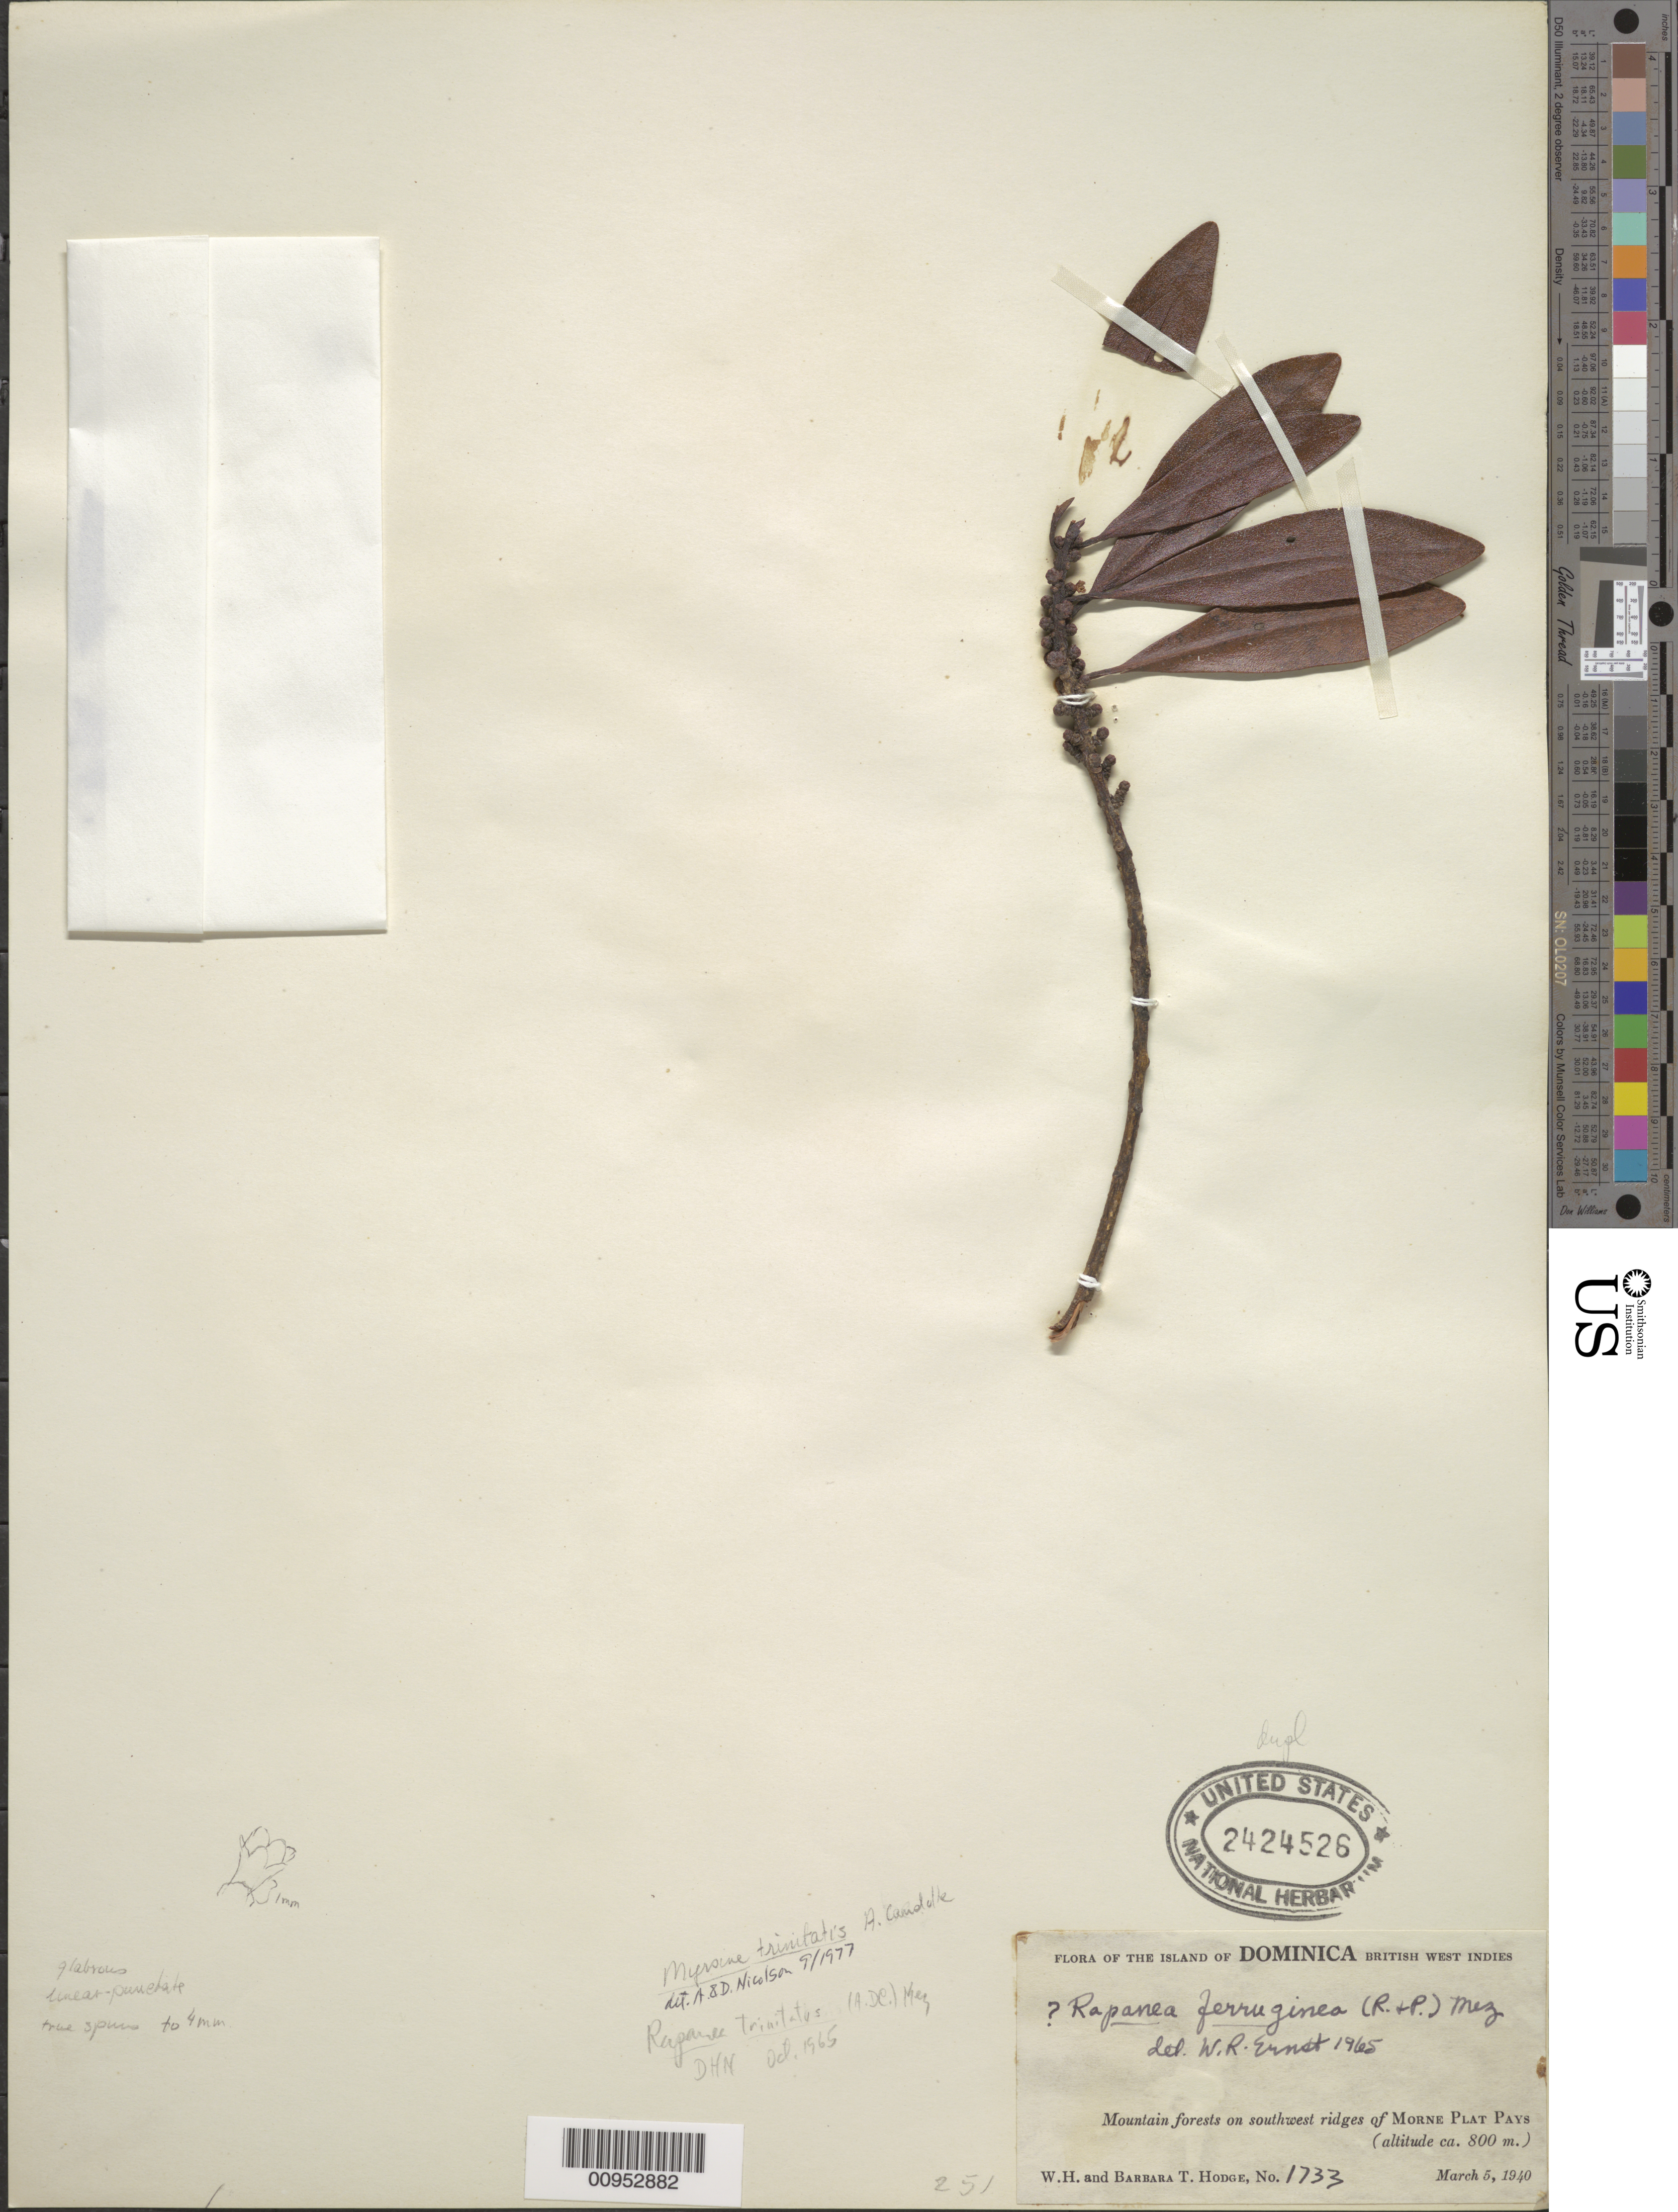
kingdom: Plantae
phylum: Tracheophyta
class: Magnoliopsida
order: Ericales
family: Primulaceae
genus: Myrsine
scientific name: Myrsine trinitatis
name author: A. DC.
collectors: W. Hodge & B. Hodge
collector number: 1733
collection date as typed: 05 Mar 1940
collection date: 1940-03-05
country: Dominica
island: Dominica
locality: Morne Plat Pays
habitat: Mountain forests on SW ridges of Morne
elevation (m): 800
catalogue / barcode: US 2424526